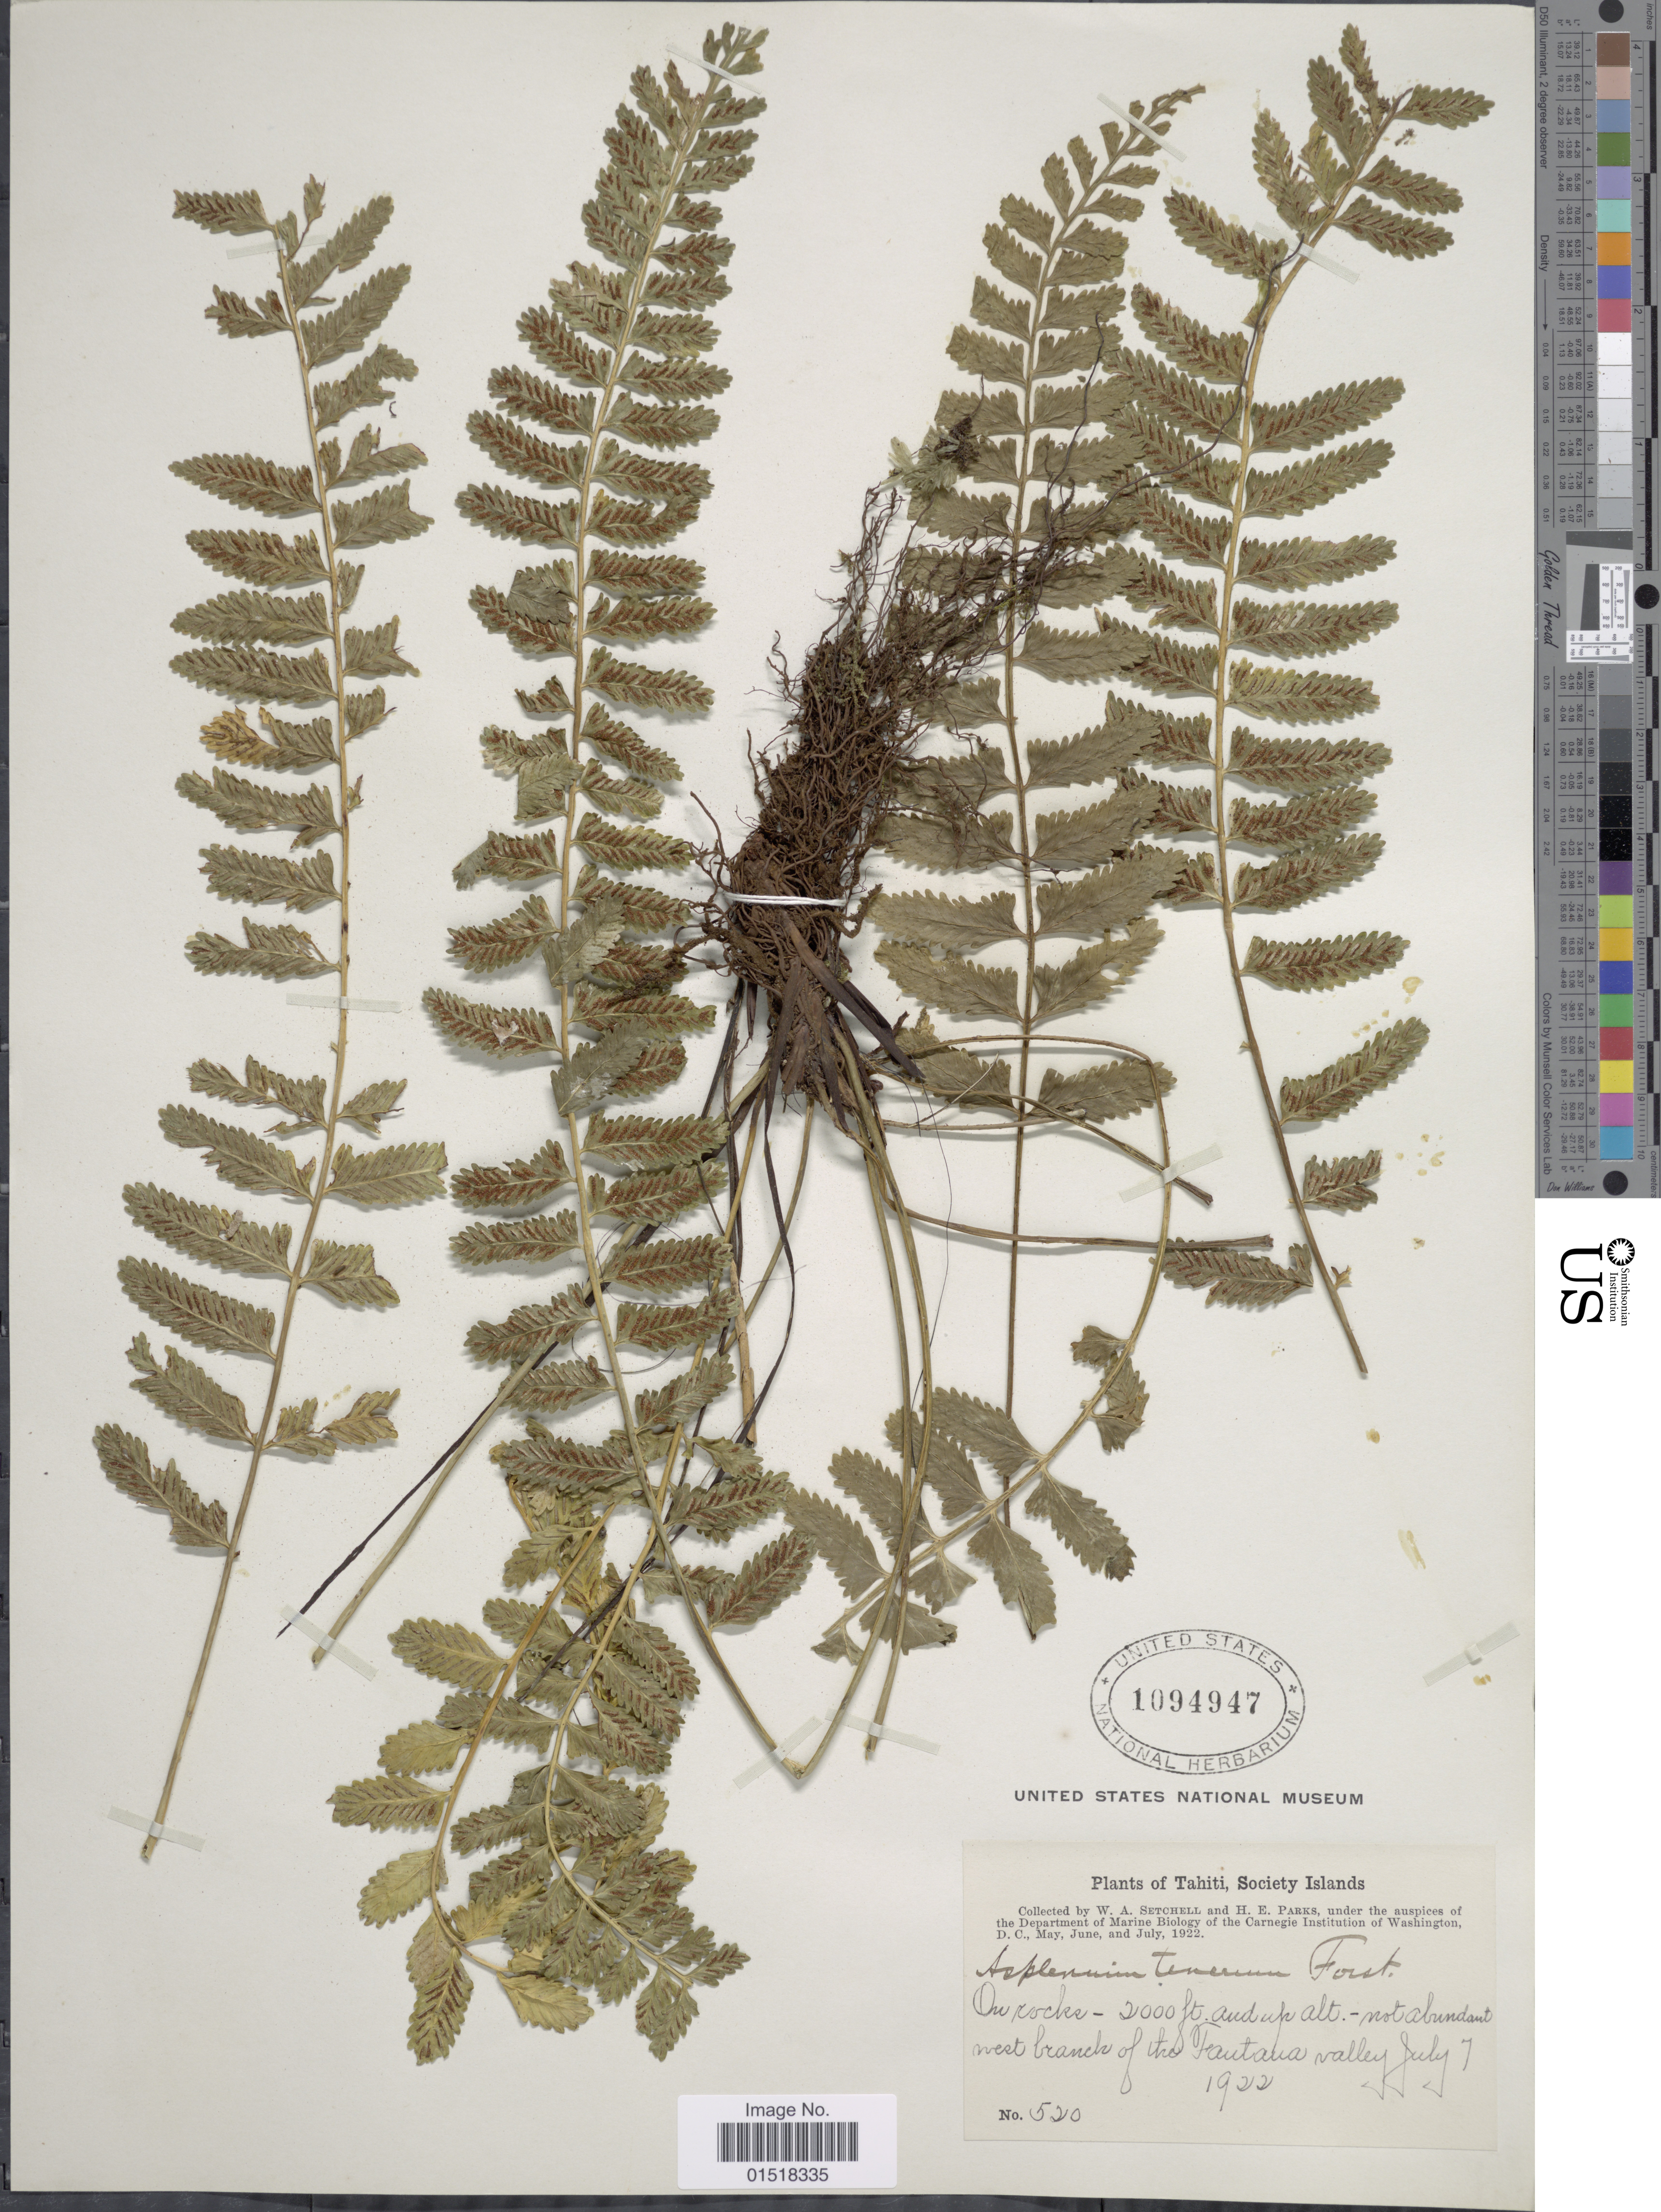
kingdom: Plantae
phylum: Tracheophyta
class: Polypodiopsida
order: Polypodiales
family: Aspleniaceae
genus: Asplenium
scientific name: Asplenium tenerum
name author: G. Forst.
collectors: W. Setchell & H. E. Parks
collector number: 520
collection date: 1922-07-07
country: French Polynesia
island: Tahiti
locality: Tahiti, Society Islands. West branch of the Fautaua valley.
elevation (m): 610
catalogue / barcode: US 1094947